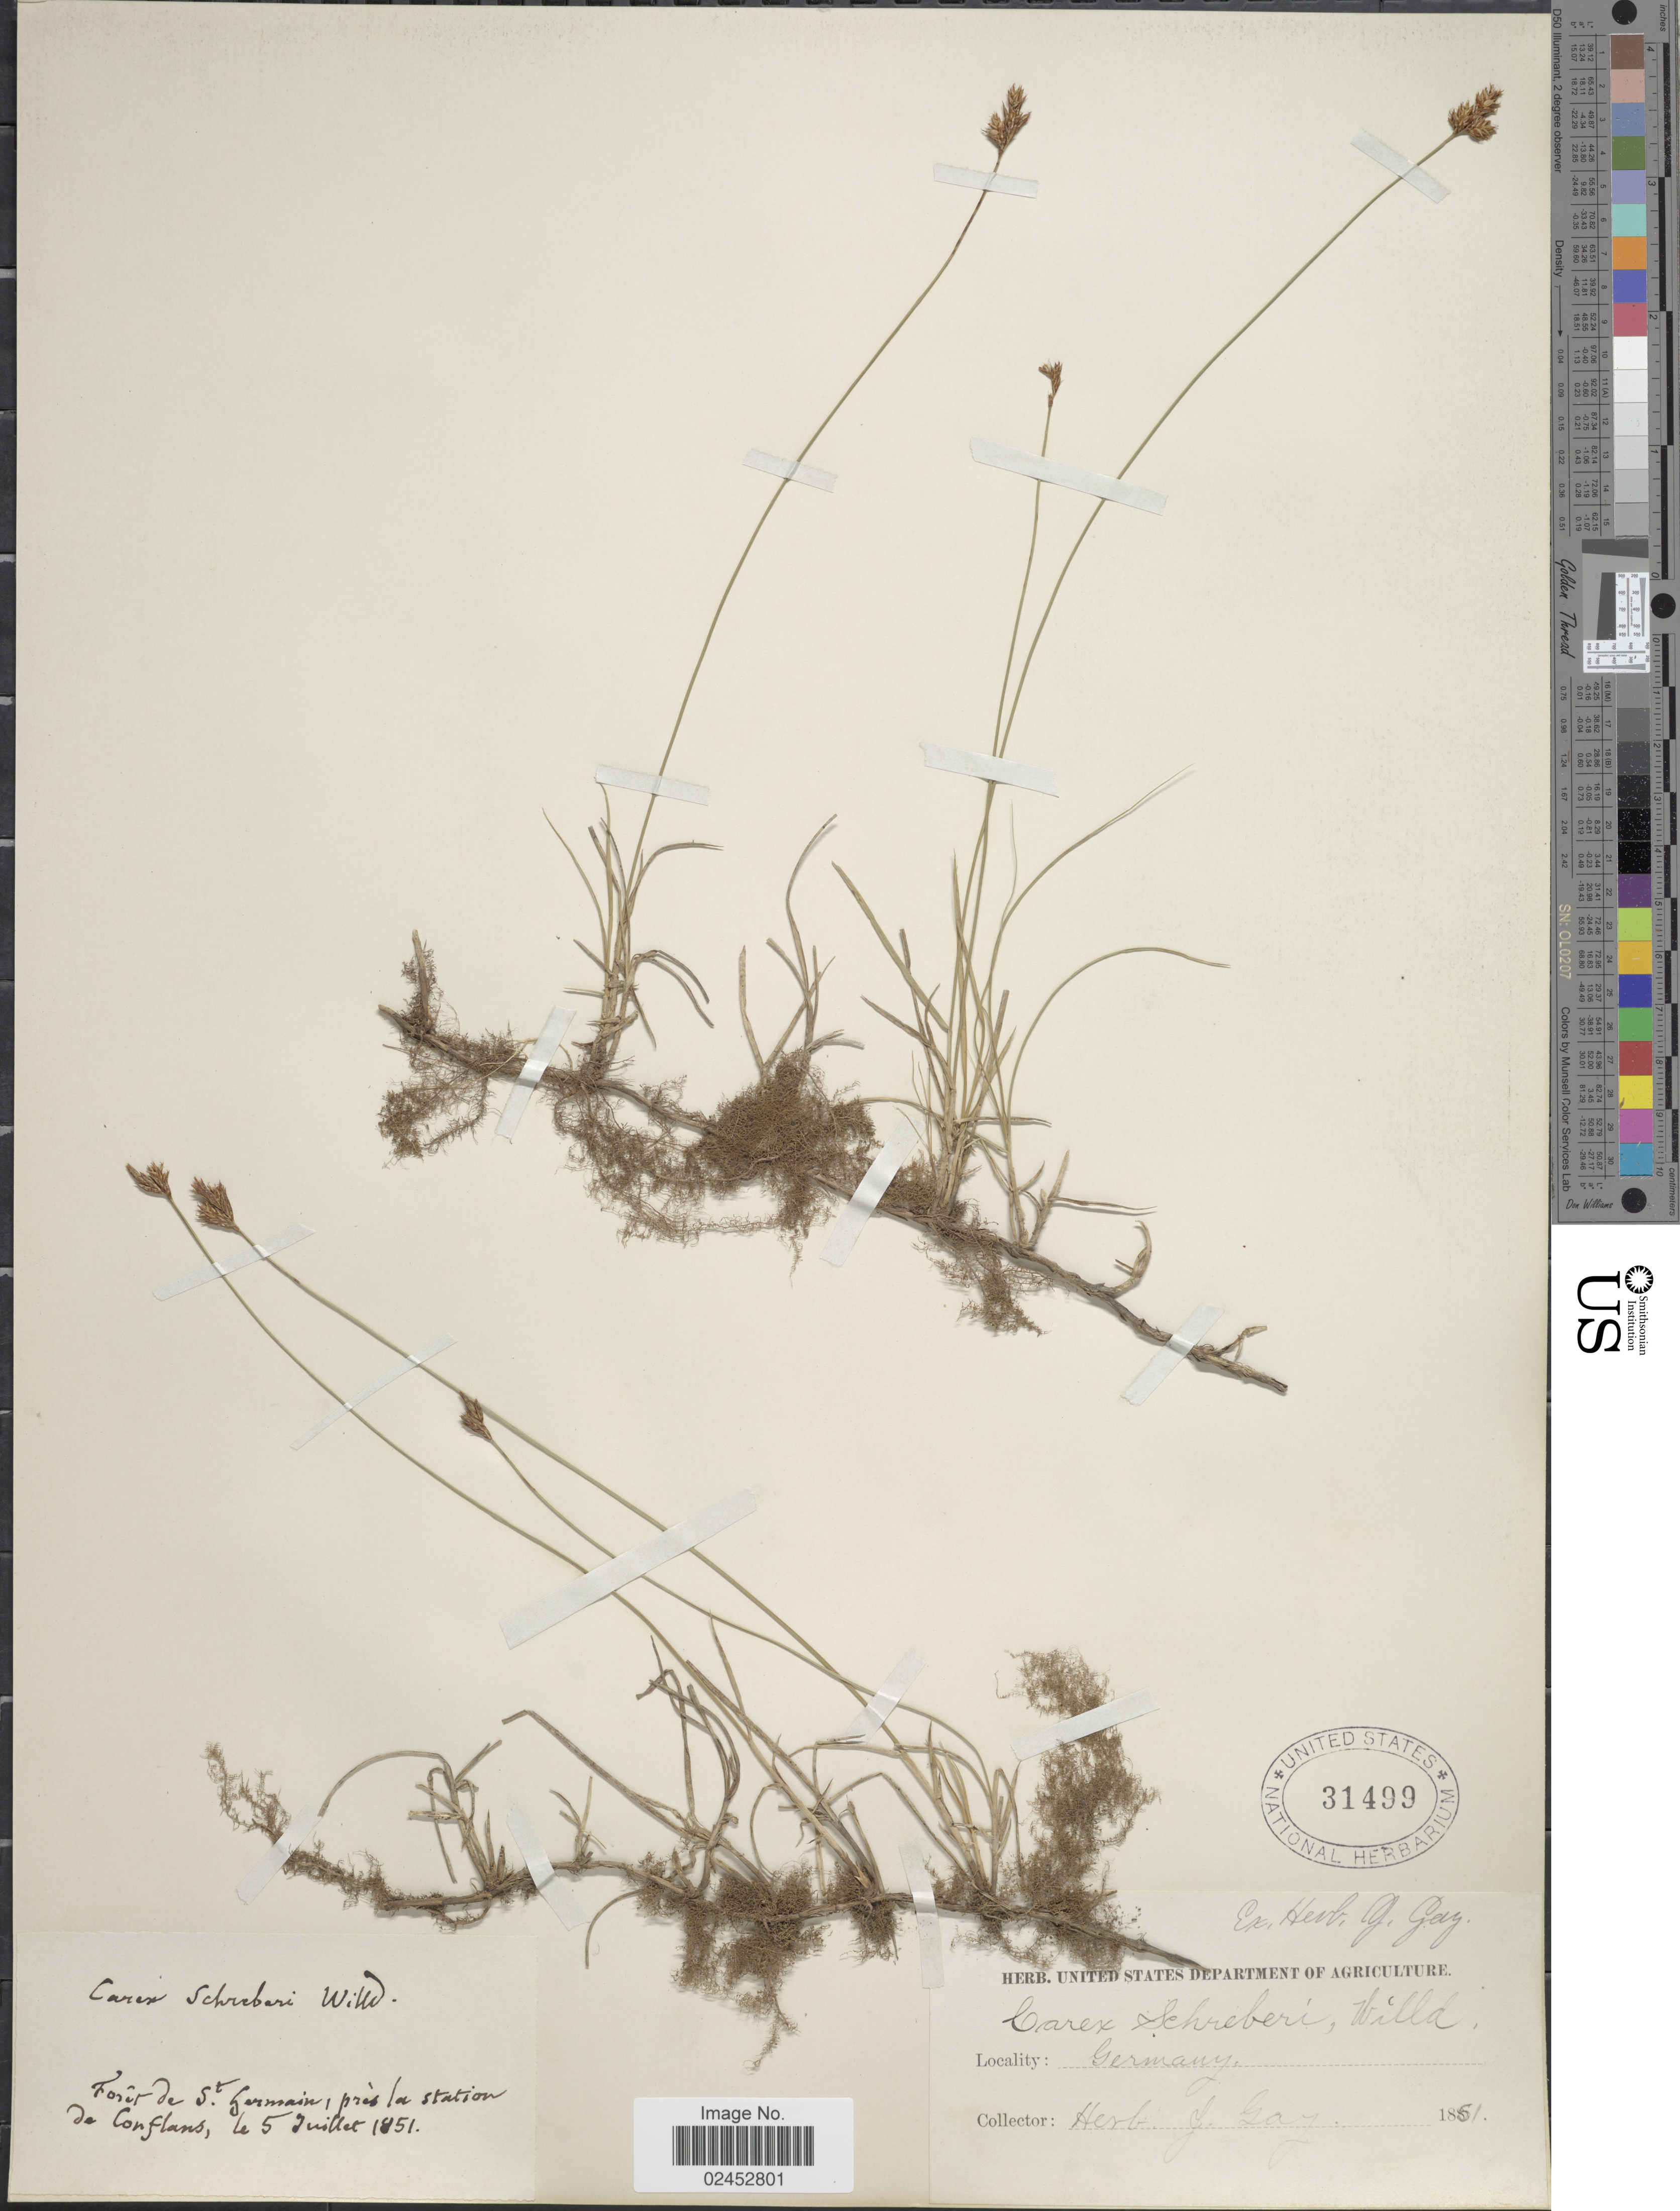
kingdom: Plantae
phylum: Tracheophyta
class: Liliopsida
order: Poales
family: Cyperaceae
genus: Carex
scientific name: Carex praecox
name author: Schreb.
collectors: ex herb. J. Gay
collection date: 1851-07-05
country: Germany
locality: Foret se St. Germain, pres la station de conflans [interpreted]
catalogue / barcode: US 31499